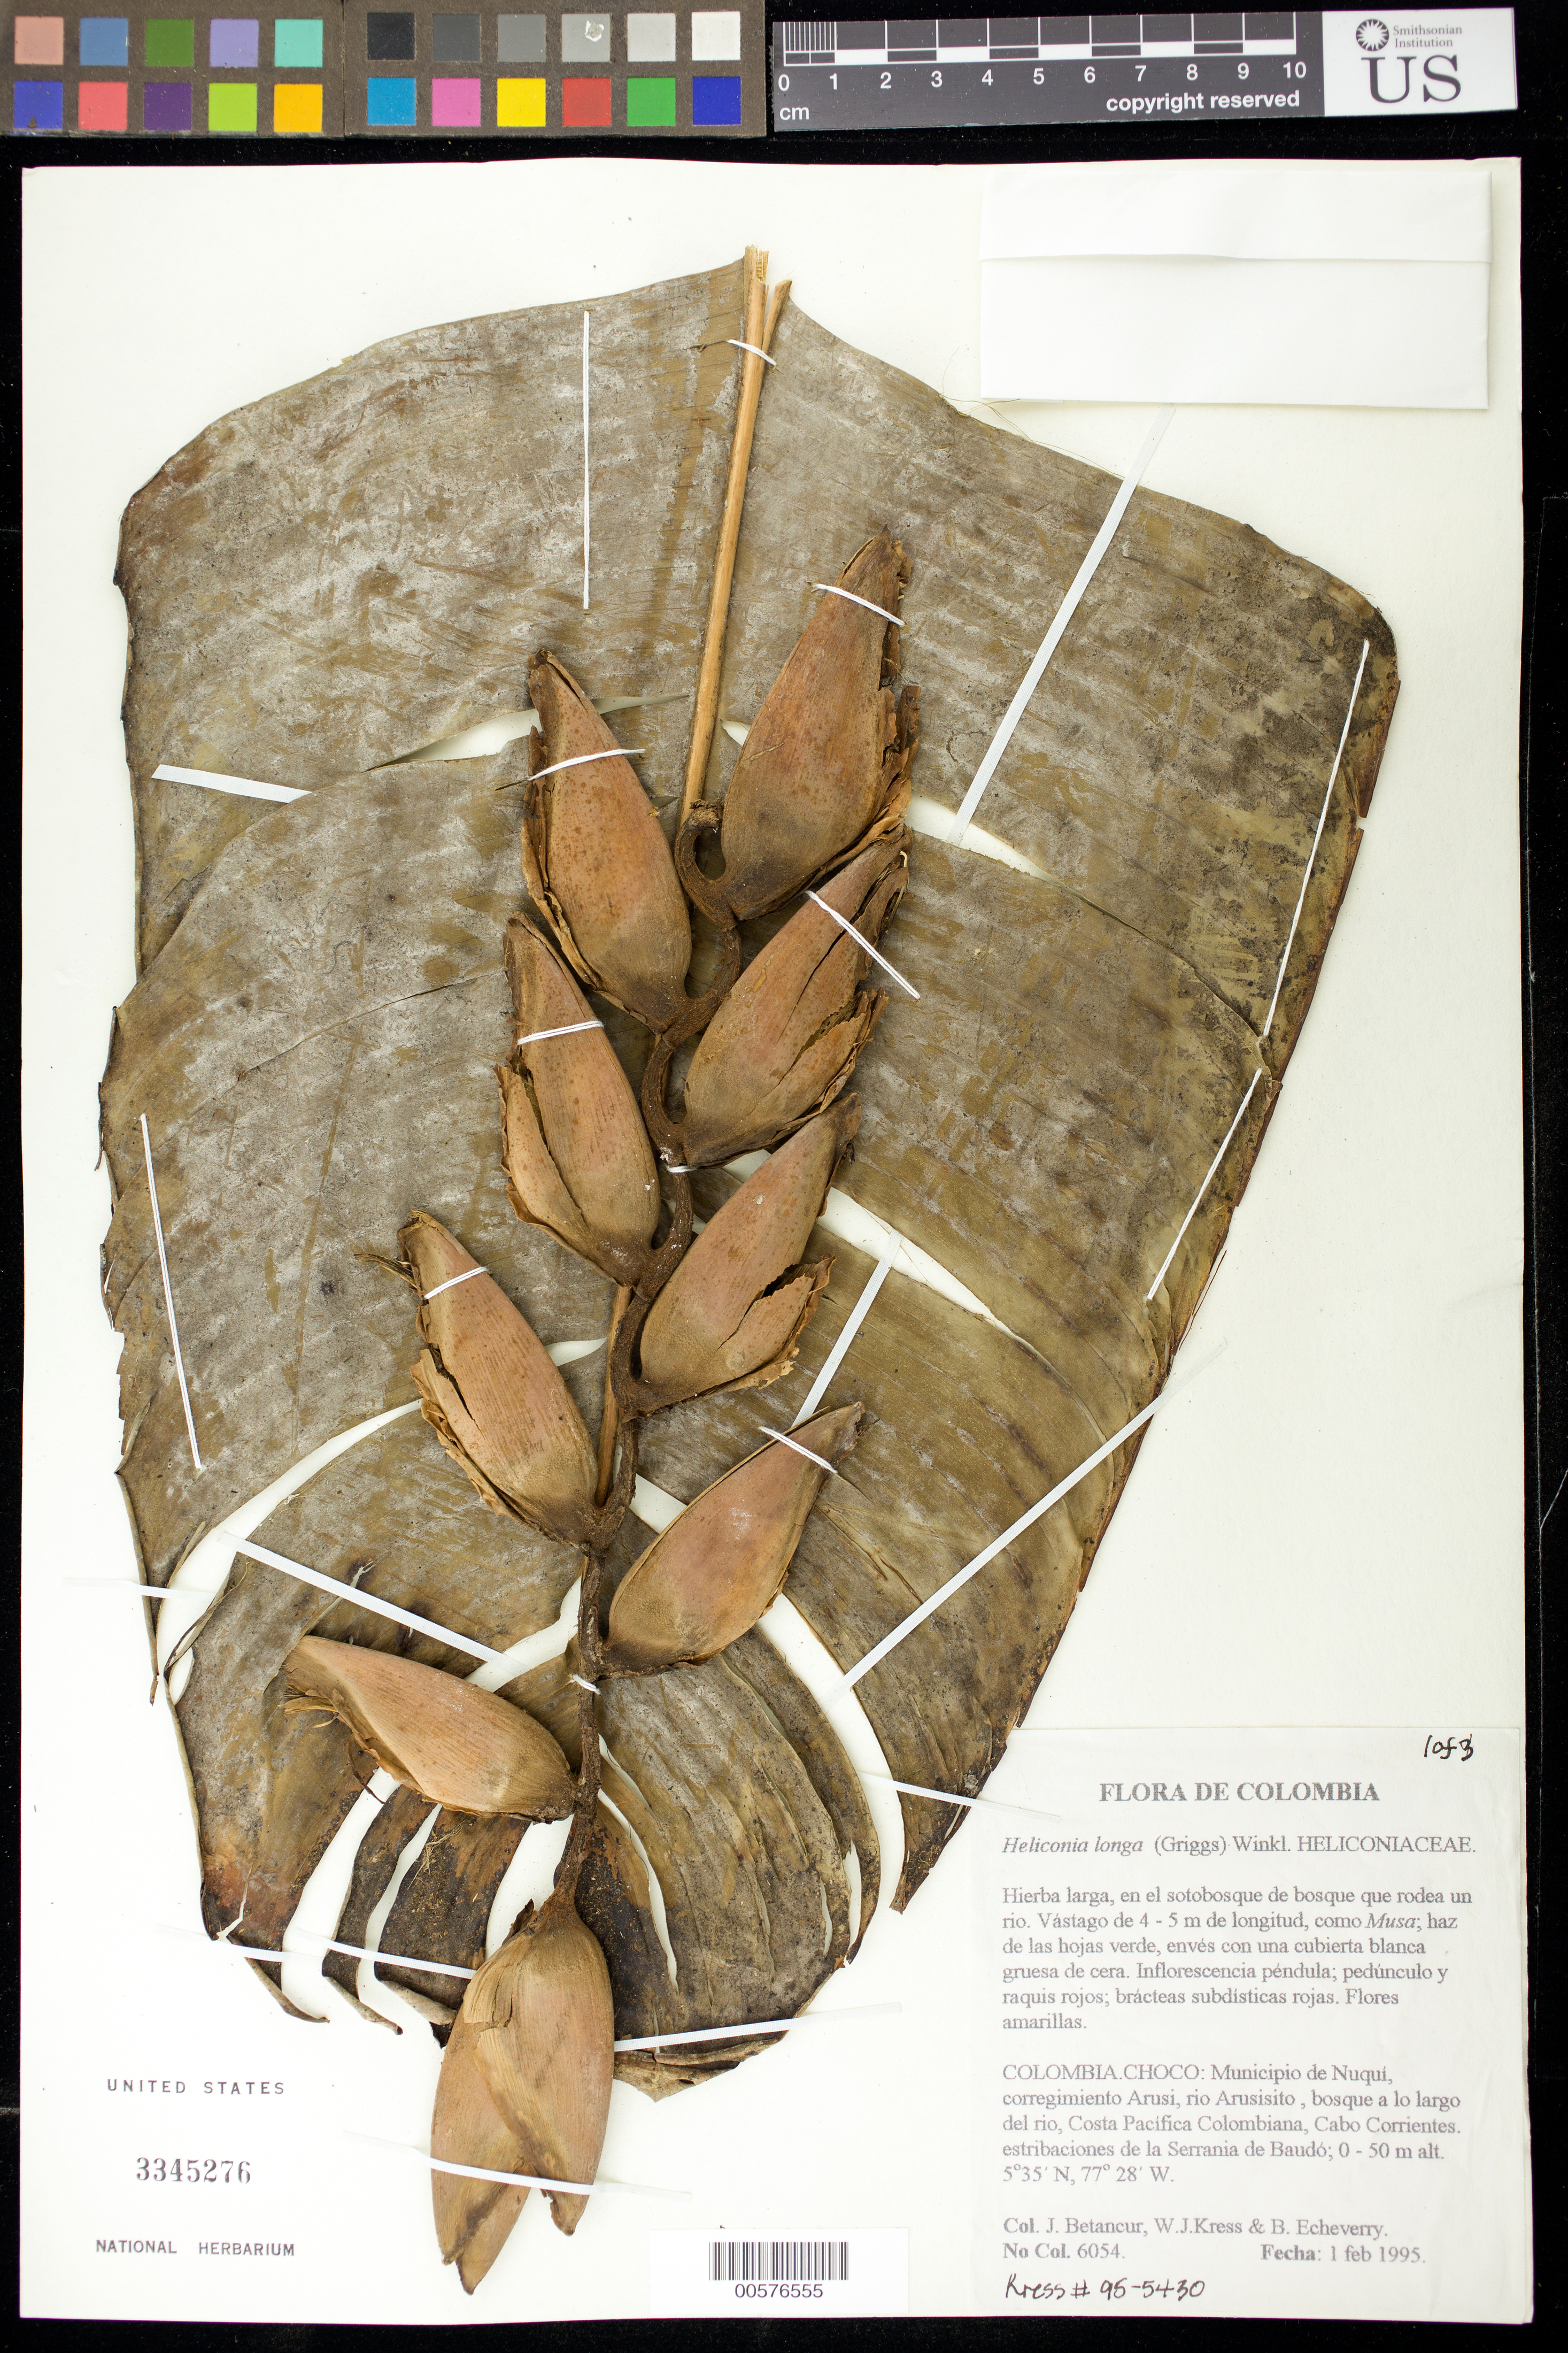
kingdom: Plantae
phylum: Tracheophyta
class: Liliopsida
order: Zingiberales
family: Heliconiaceae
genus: Heliconia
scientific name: Heliconia longa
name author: (R.F. Griggs) H.J.P. Winkl.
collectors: J. C. Betancur, W. J. Kress & B. Echeverry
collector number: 6054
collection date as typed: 01 Feb 1995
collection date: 1995-02-01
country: Colombia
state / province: Chocó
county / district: Nuqui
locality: Rio Arusicito, just south of Arusi.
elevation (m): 0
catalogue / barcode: US 3345276